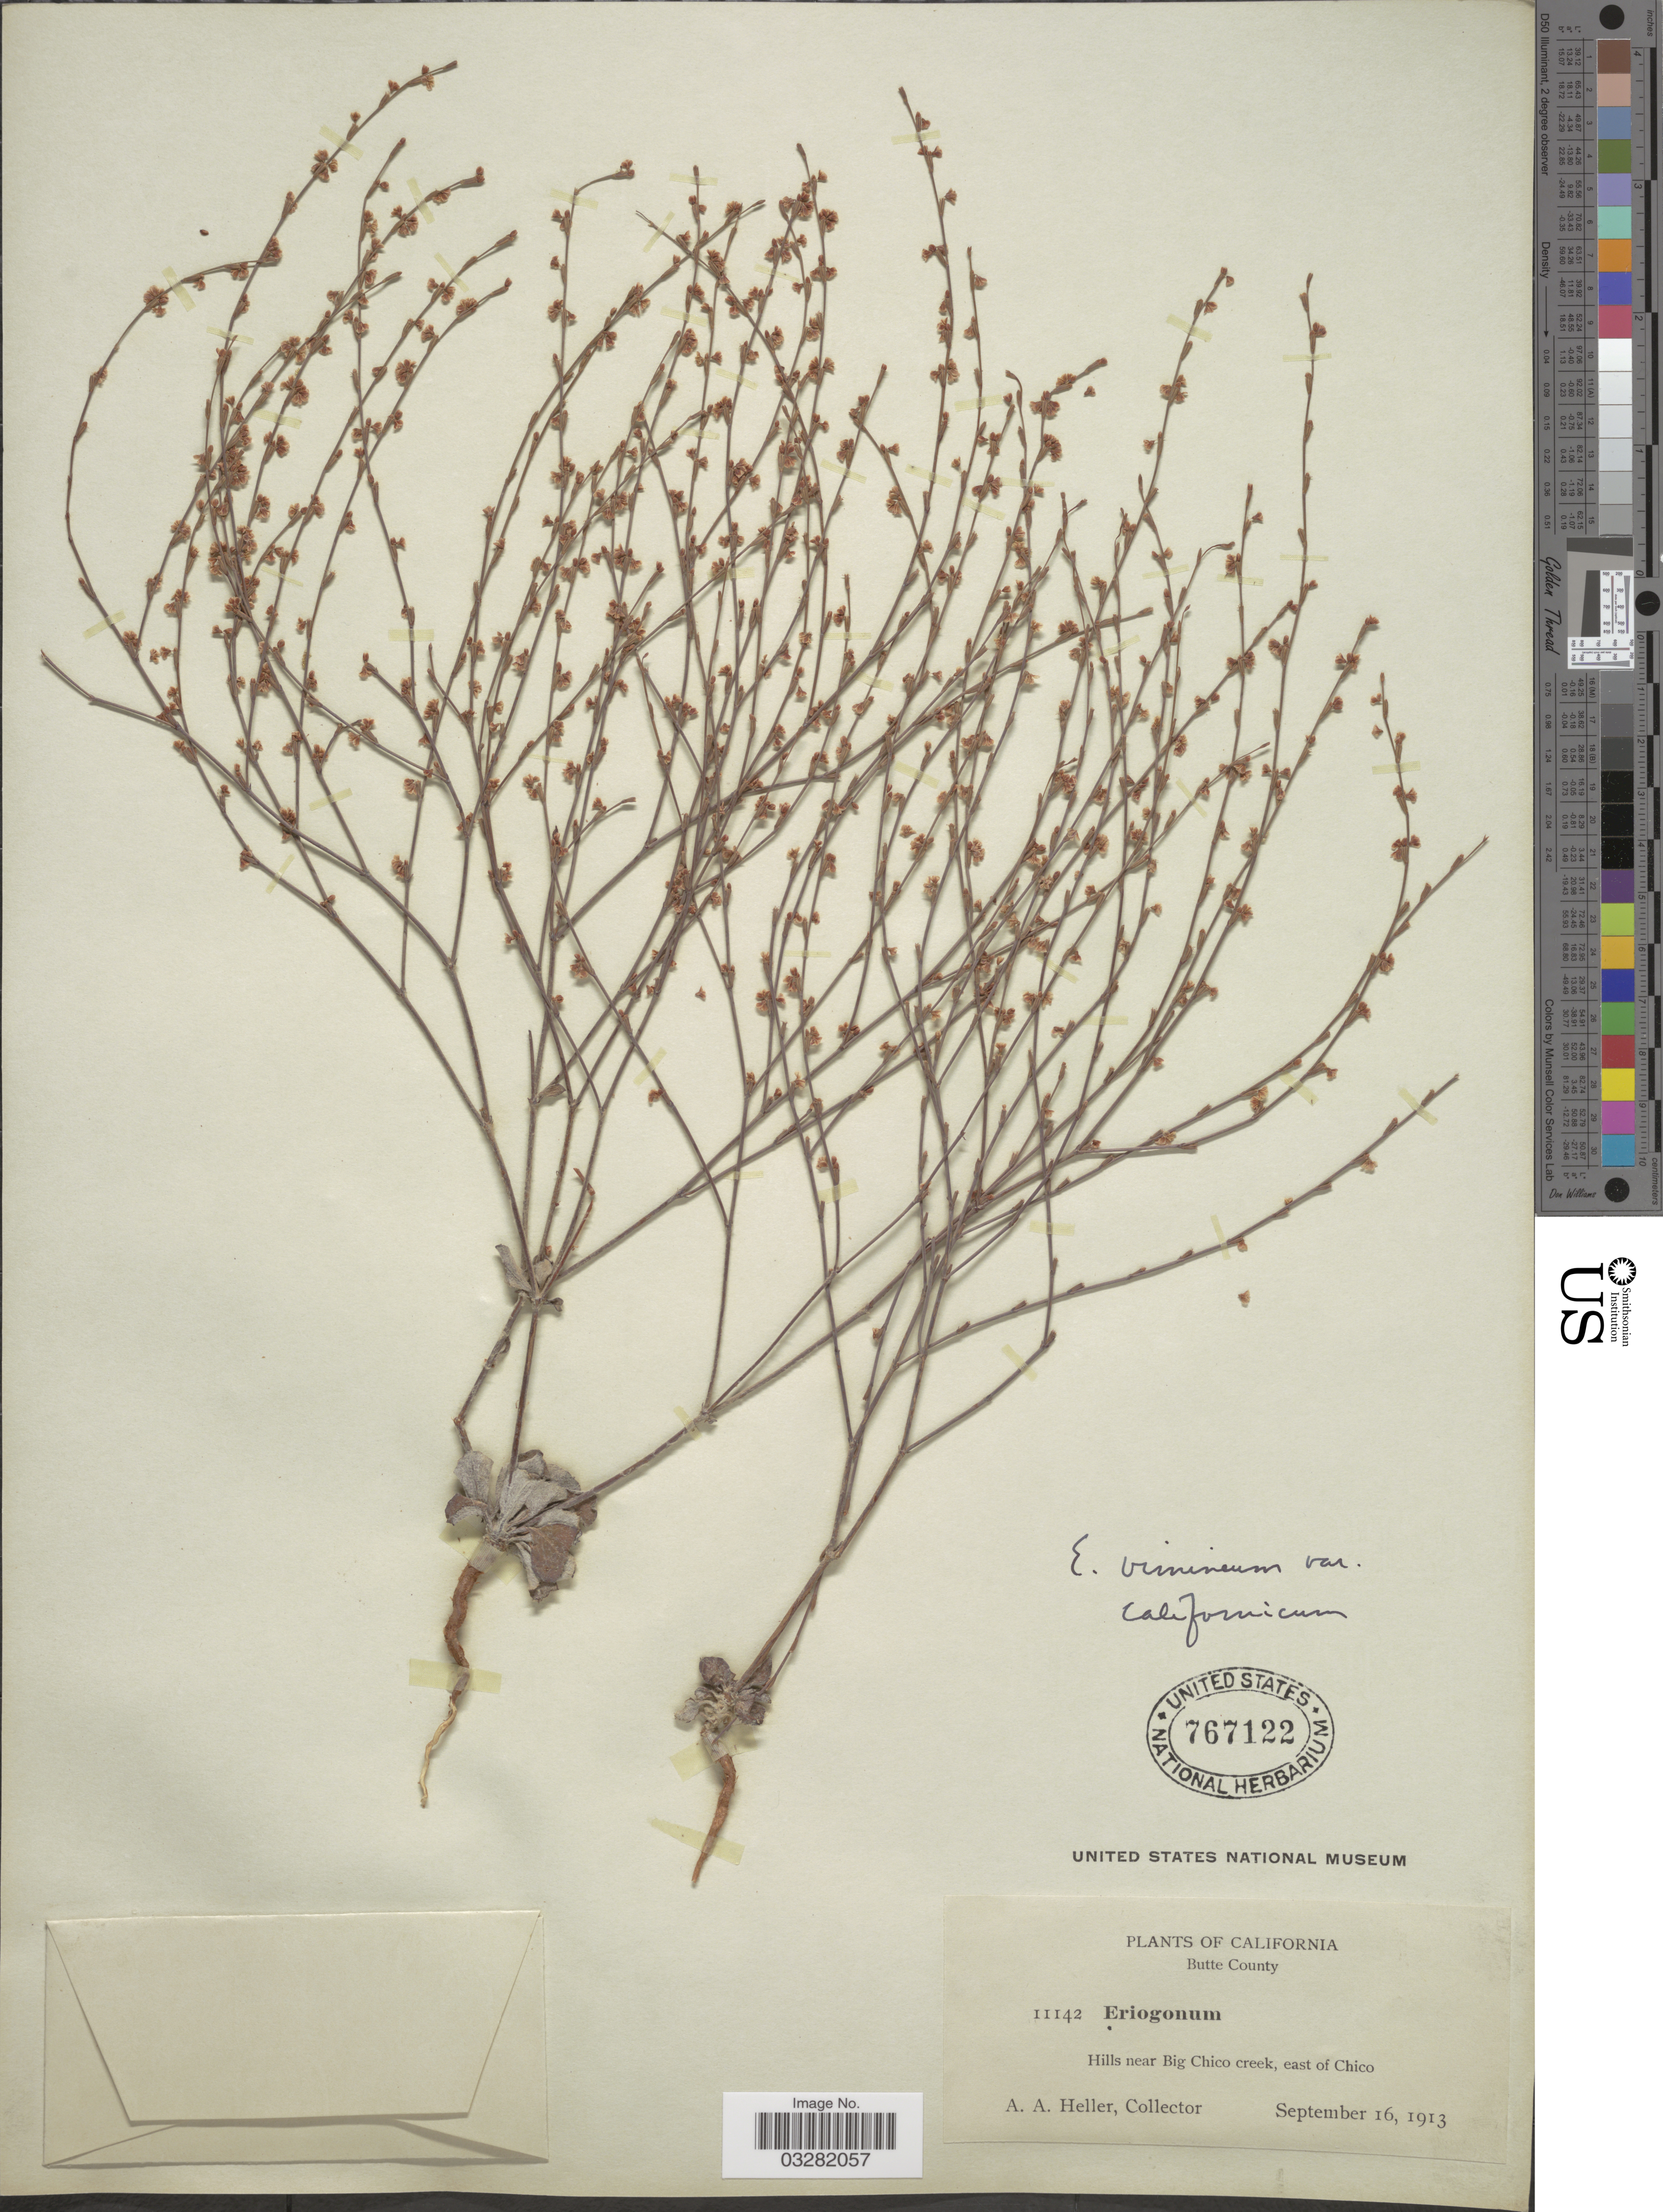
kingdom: Plantae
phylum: Tracheophyta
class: Magnoliopsida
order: Caryophyllales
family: Polygonaceae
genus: Eriogonum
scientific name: Eriogonum vimineum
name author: Douglas ex Benth.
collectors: A. A. Heller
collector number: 11142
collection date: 1913-09-16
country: United States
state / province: California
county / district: Butte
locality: Butte County. Hills near Big Chico creek, east of Chico.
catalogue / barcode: US 767122